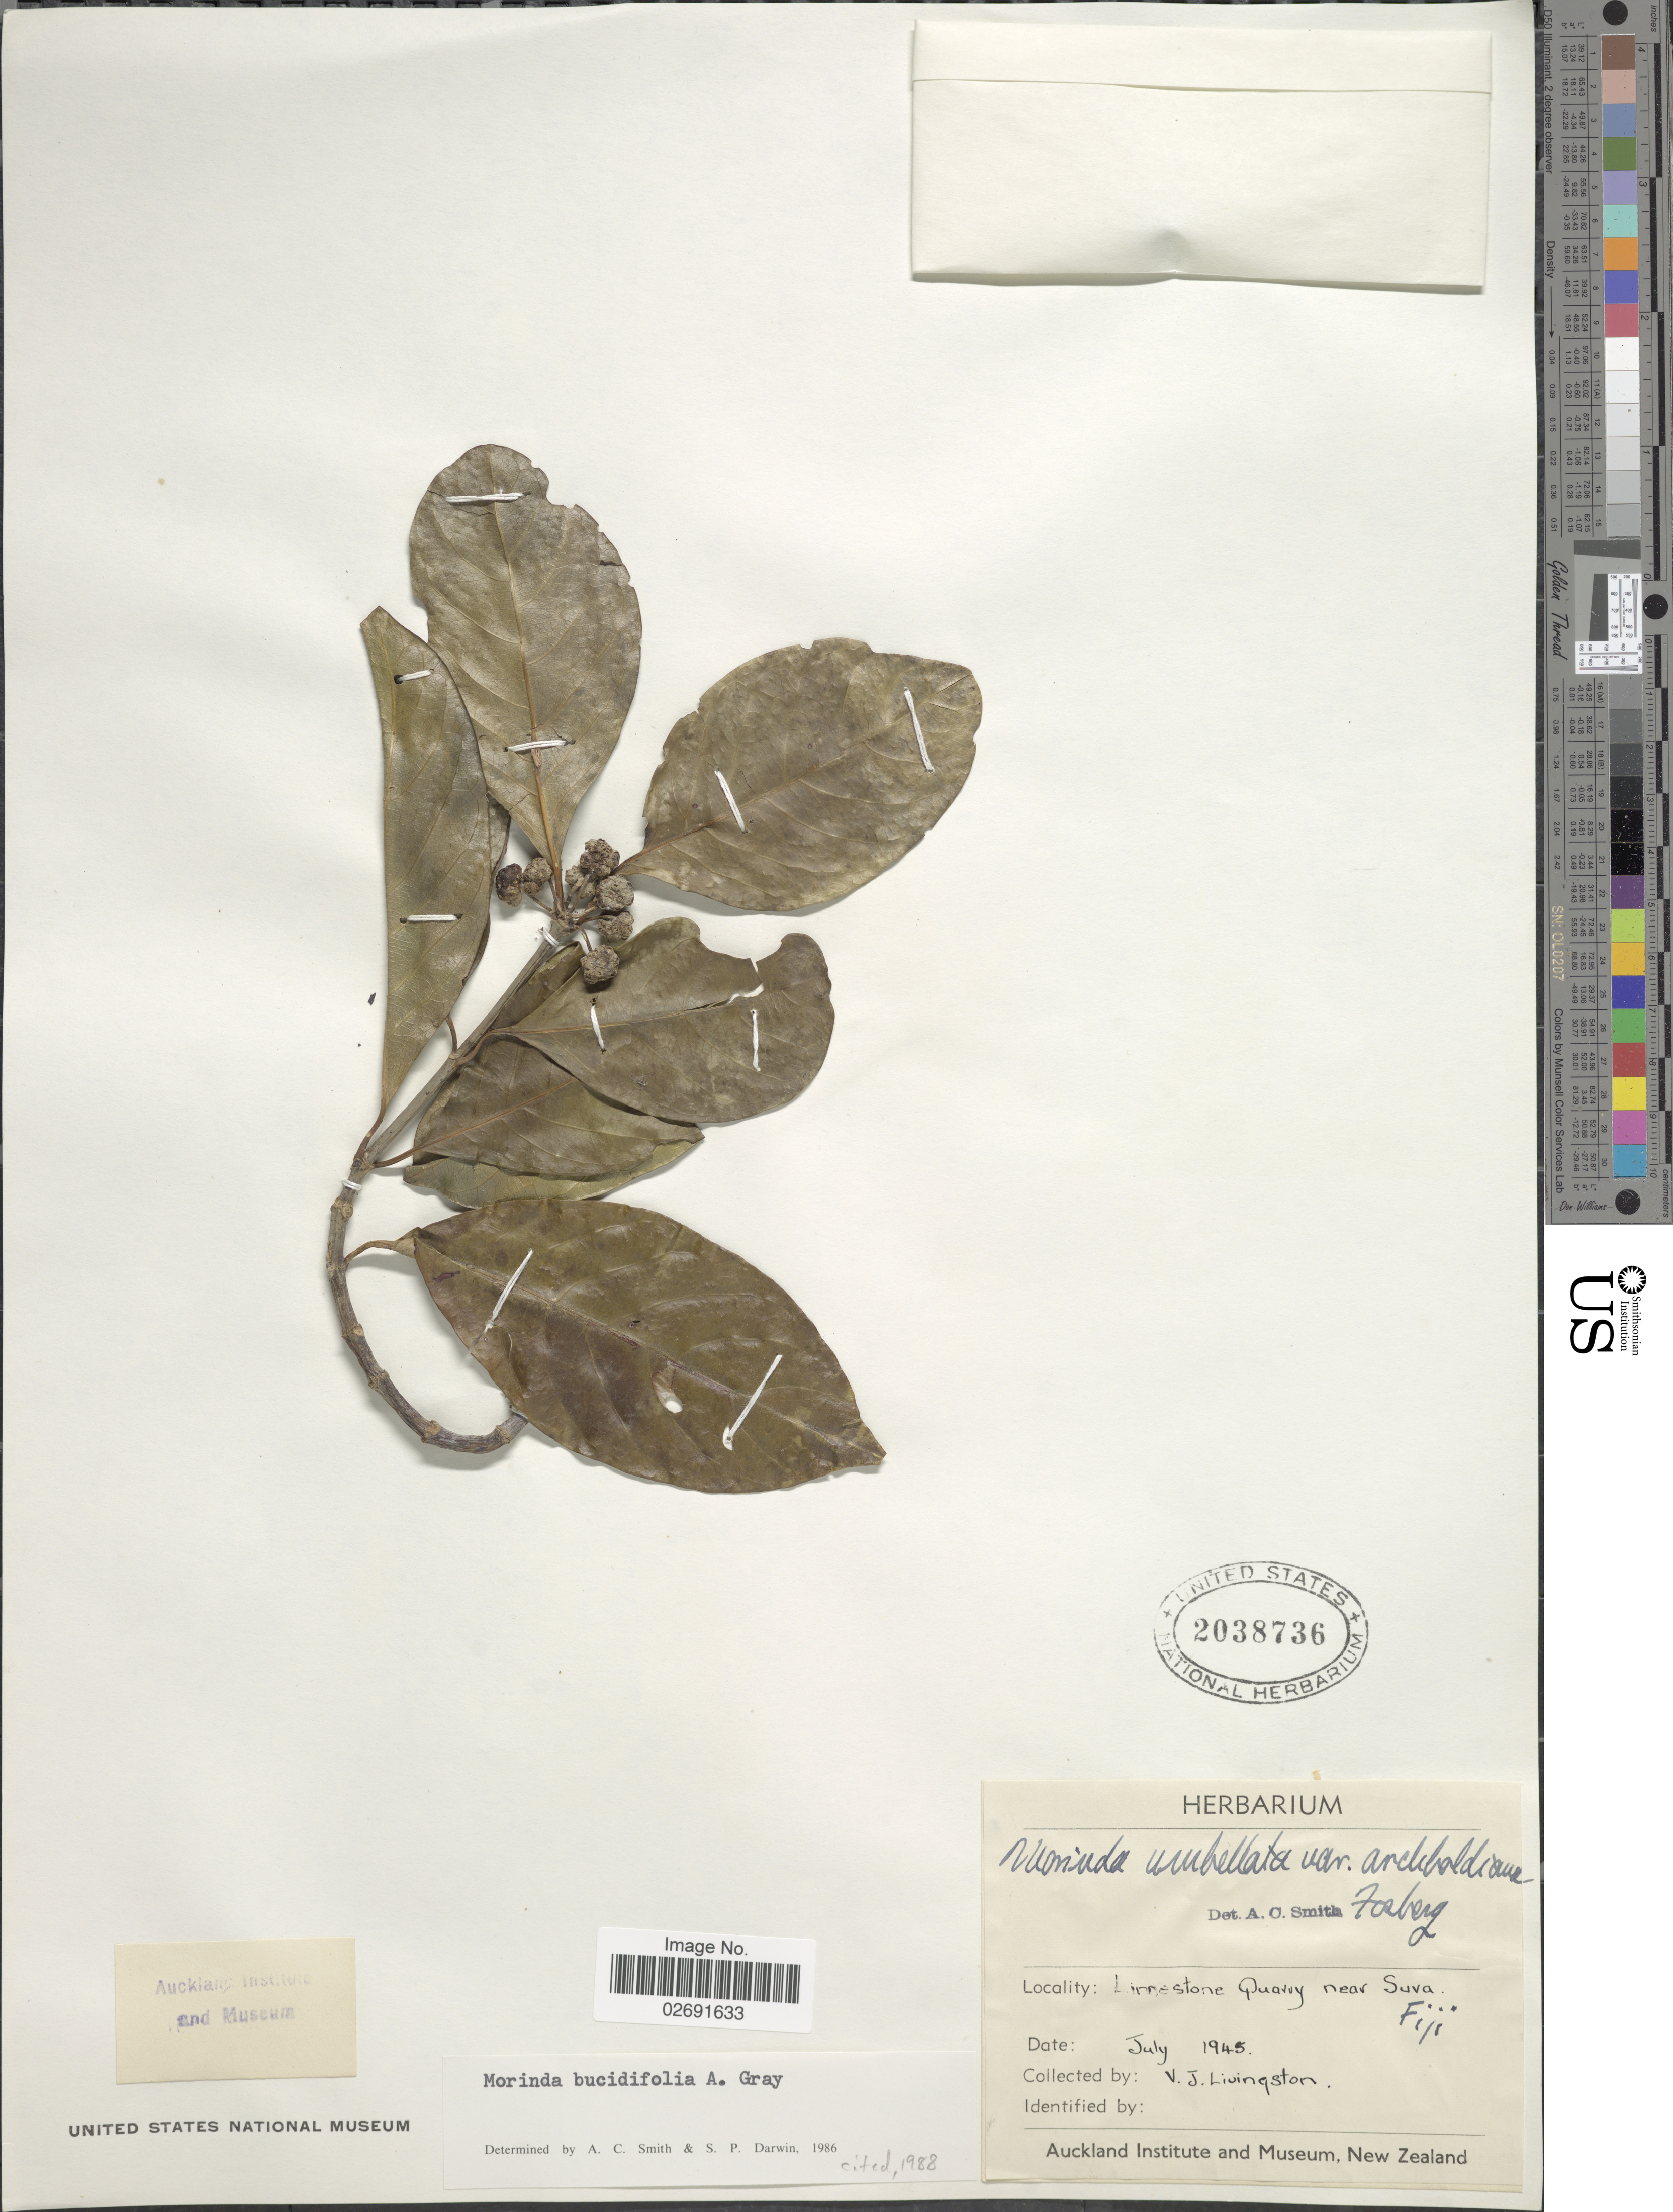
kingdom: Plantae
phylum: Tracheophyta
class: Magnoliopsida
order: Gentianales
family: Rubiaceae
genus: Gynochthodes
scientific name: Gynochthodes bucidifolia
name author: (A. Gray) Razafim. & B. Bremer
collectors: V. Livingston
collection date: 1945-07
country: Fiji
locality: Limestone Quarry near Suva.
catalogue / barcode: US 2038736